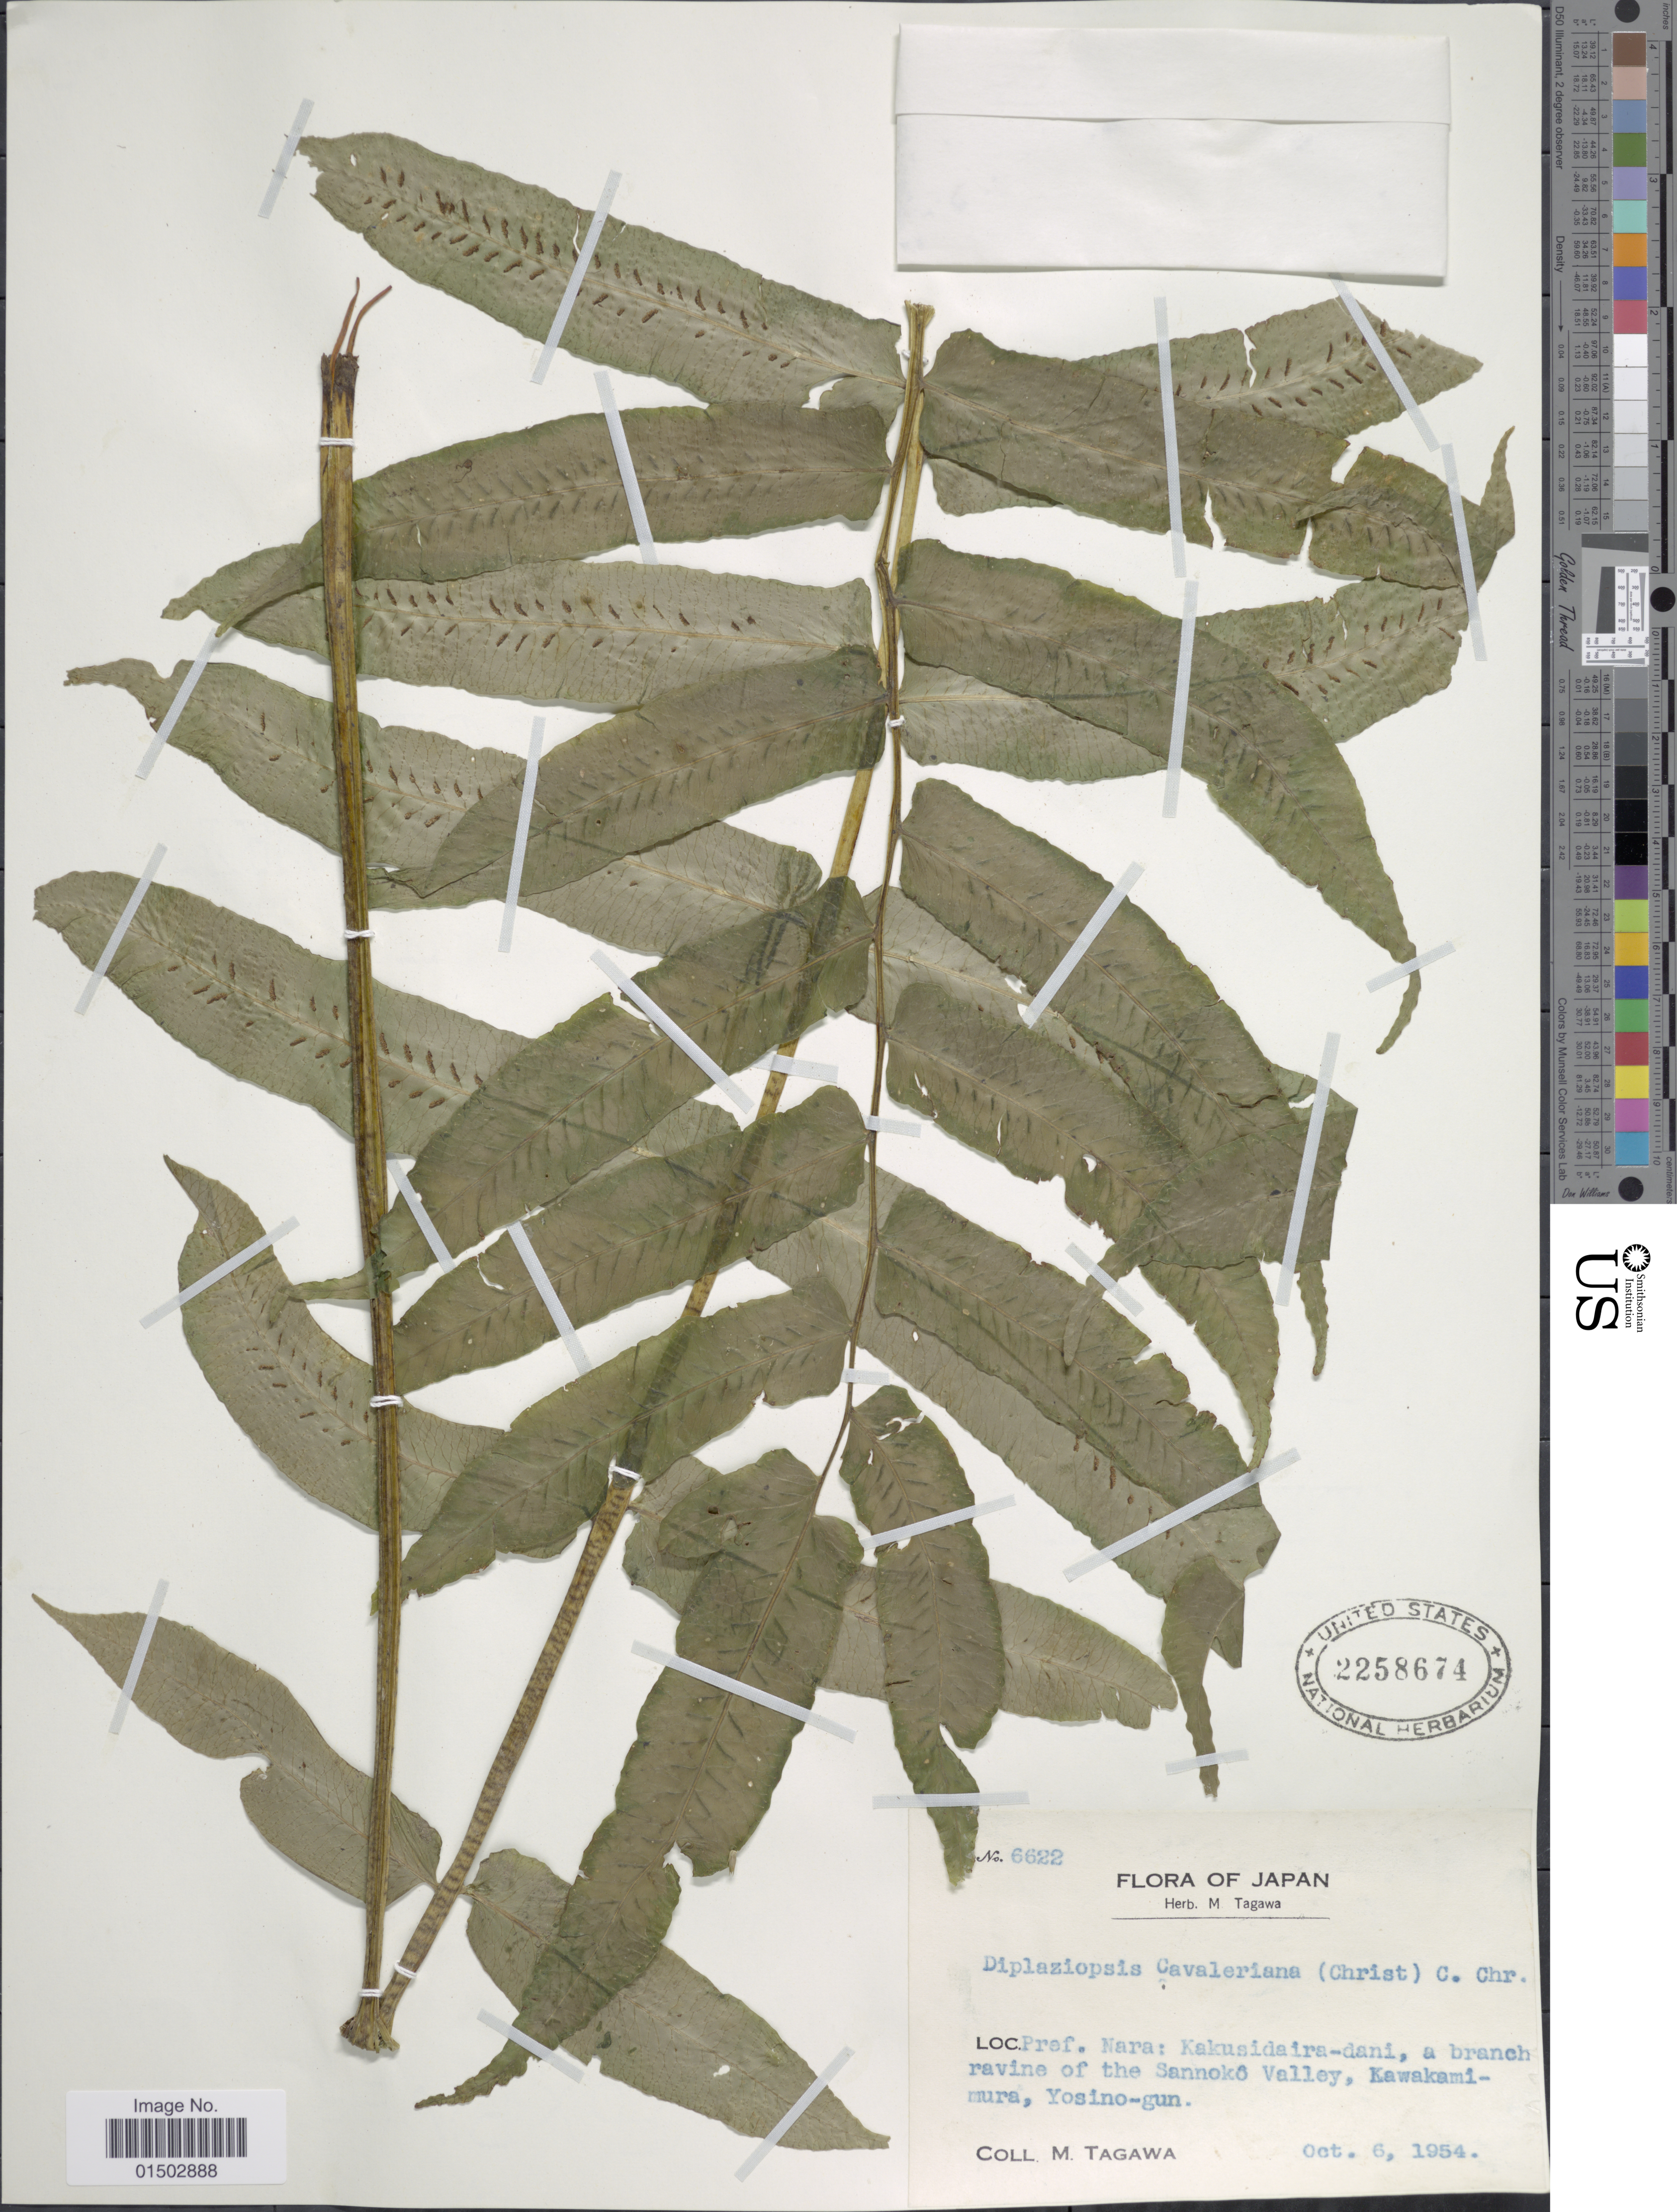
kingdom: Plantae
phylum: Tracheophyta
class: Polypodiopsida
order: Polypodiales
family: Diplaziopsidaceae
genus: Diplaziopsis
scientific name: Diplaziopsis cavaleriana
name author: (Christ) C. Chr.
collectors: M. Tagawa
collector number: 6622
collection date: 1954-10-06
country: Japan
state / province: Nara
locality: Kekusidaira-dani, a branch ravine of the Sannoko Valley, Kawakamimura, Yosino-gun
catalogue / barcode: US 2258674